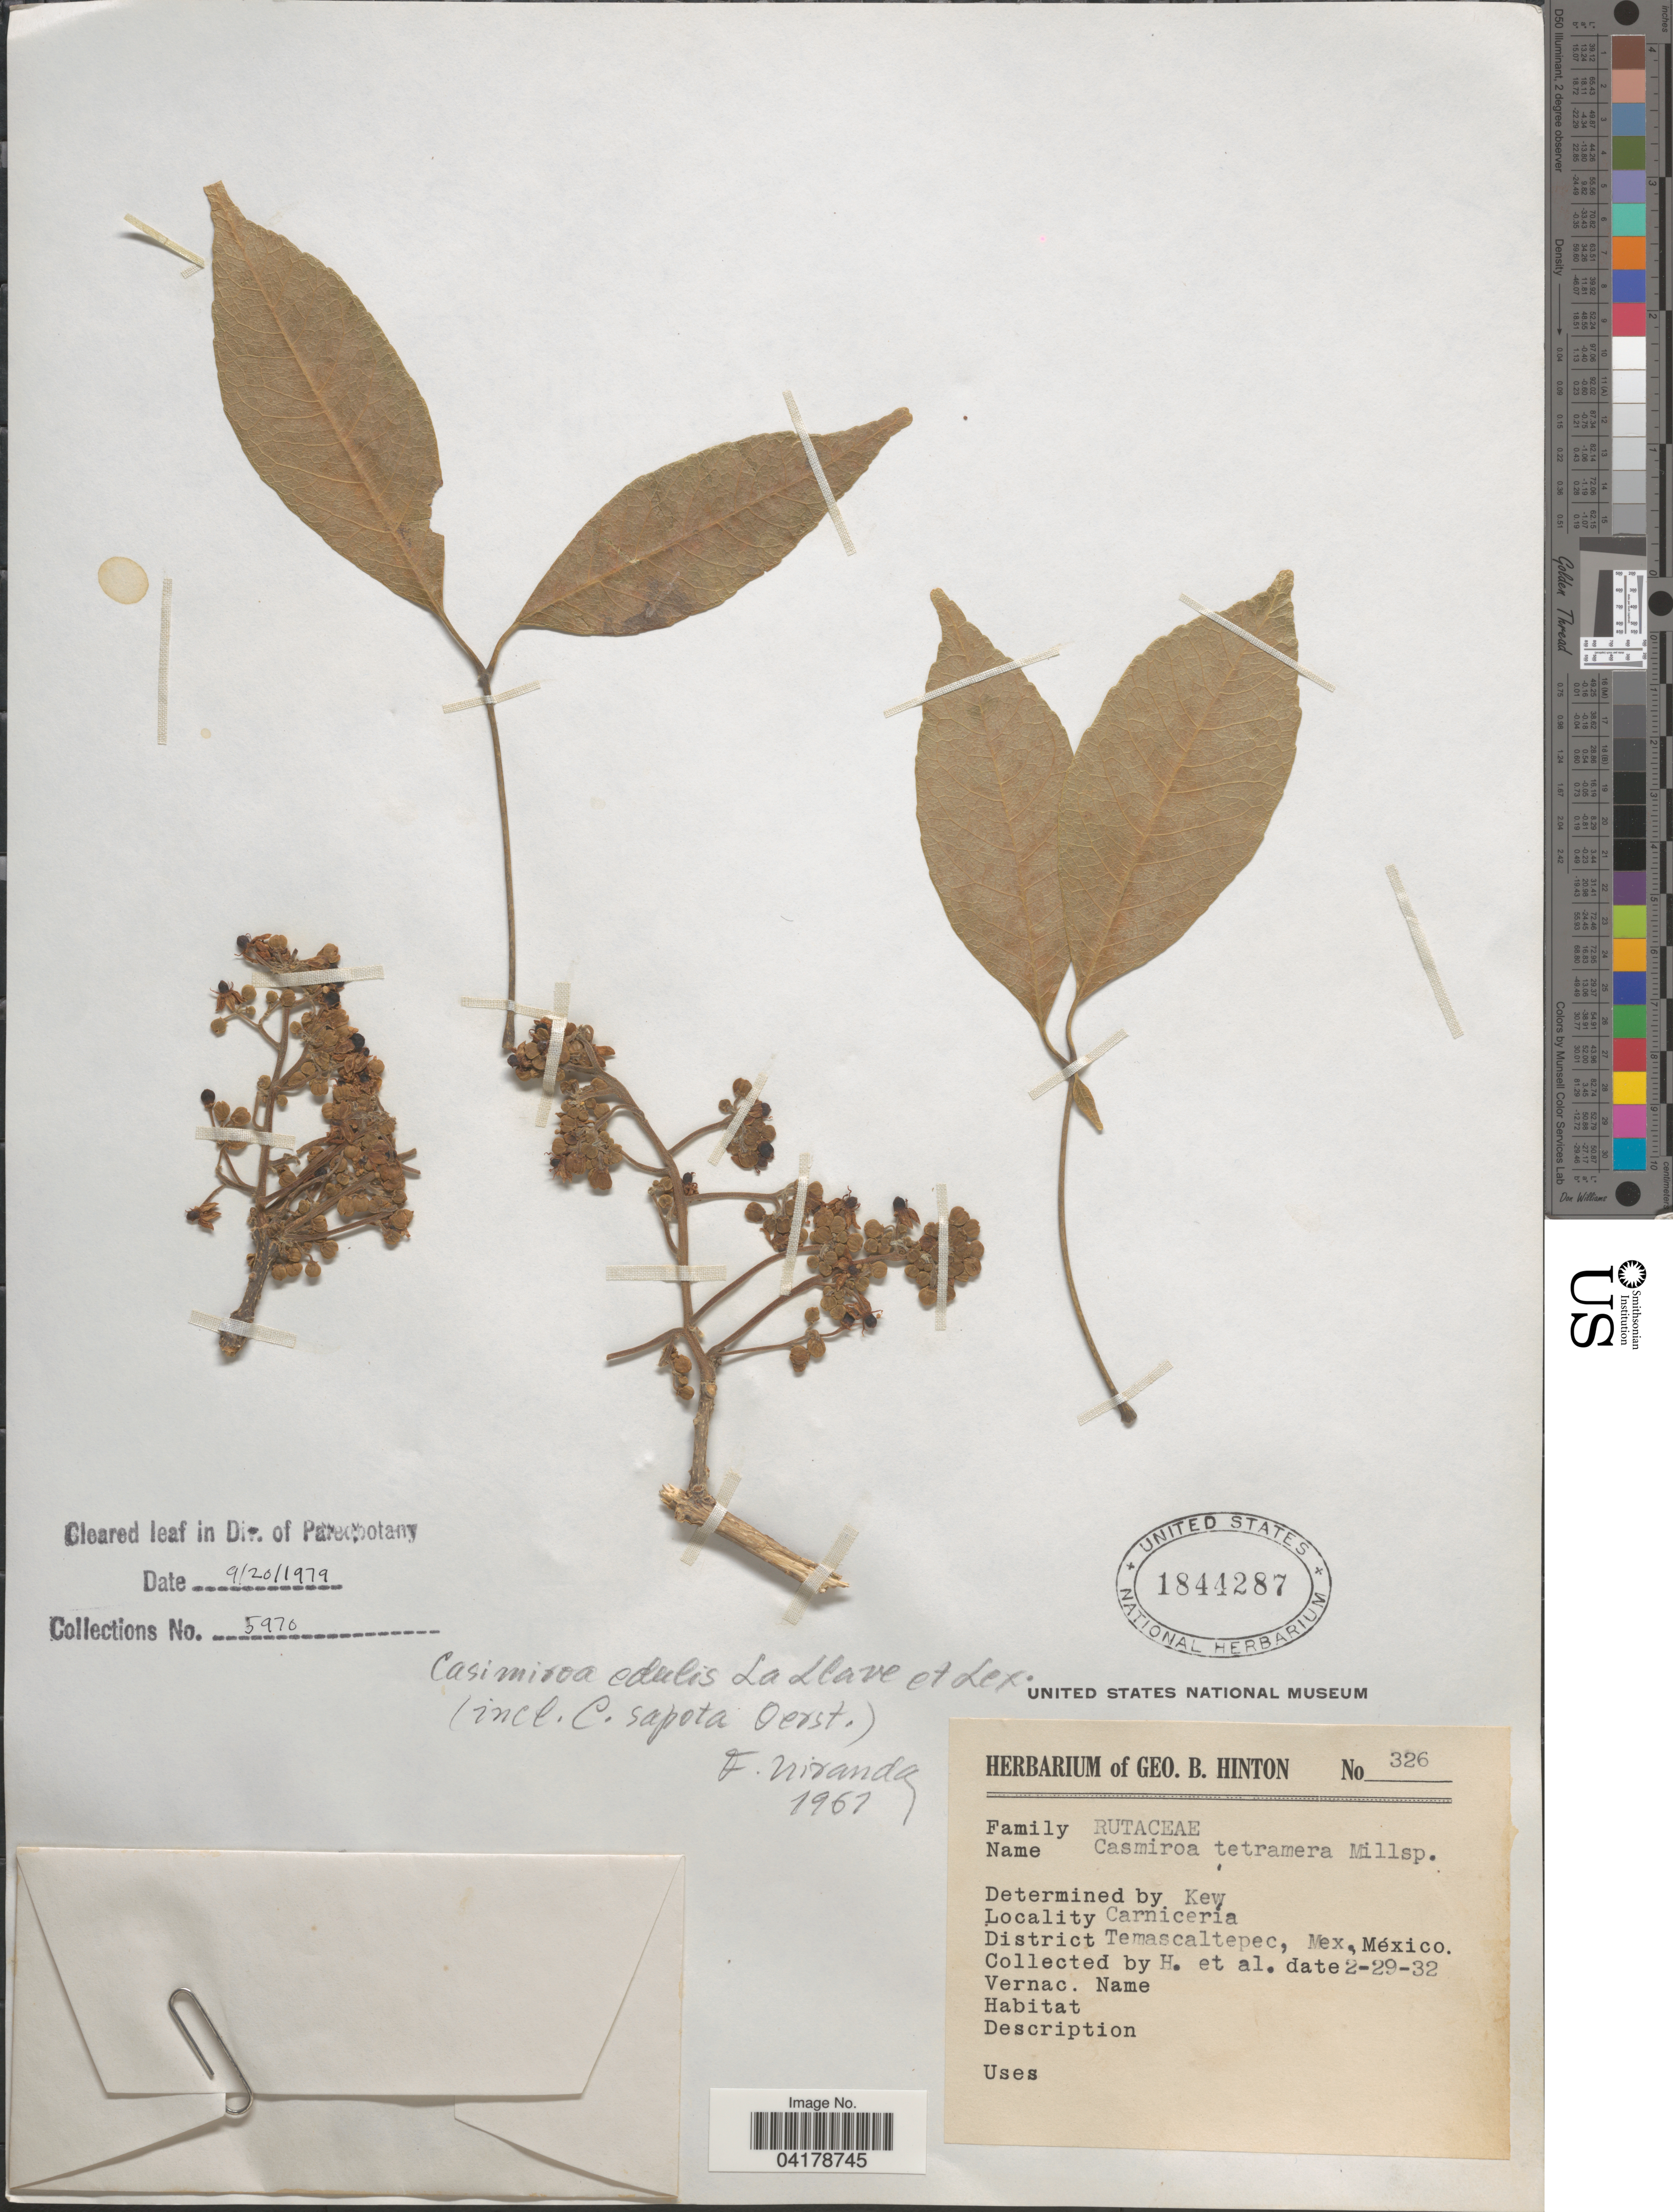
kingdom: Plantae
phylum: Tracheophyta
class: Magnoliopsida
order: Sapindales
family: Rutaceae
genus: Casimiroa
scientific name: Casimiroa tetrameria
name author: Millsp.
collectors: G. B. Hinton & et al.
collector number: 326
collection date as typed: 2-29-32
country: Mexico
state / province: México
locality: Carnicería. District Temascaltepec.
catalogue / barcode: US 1844287